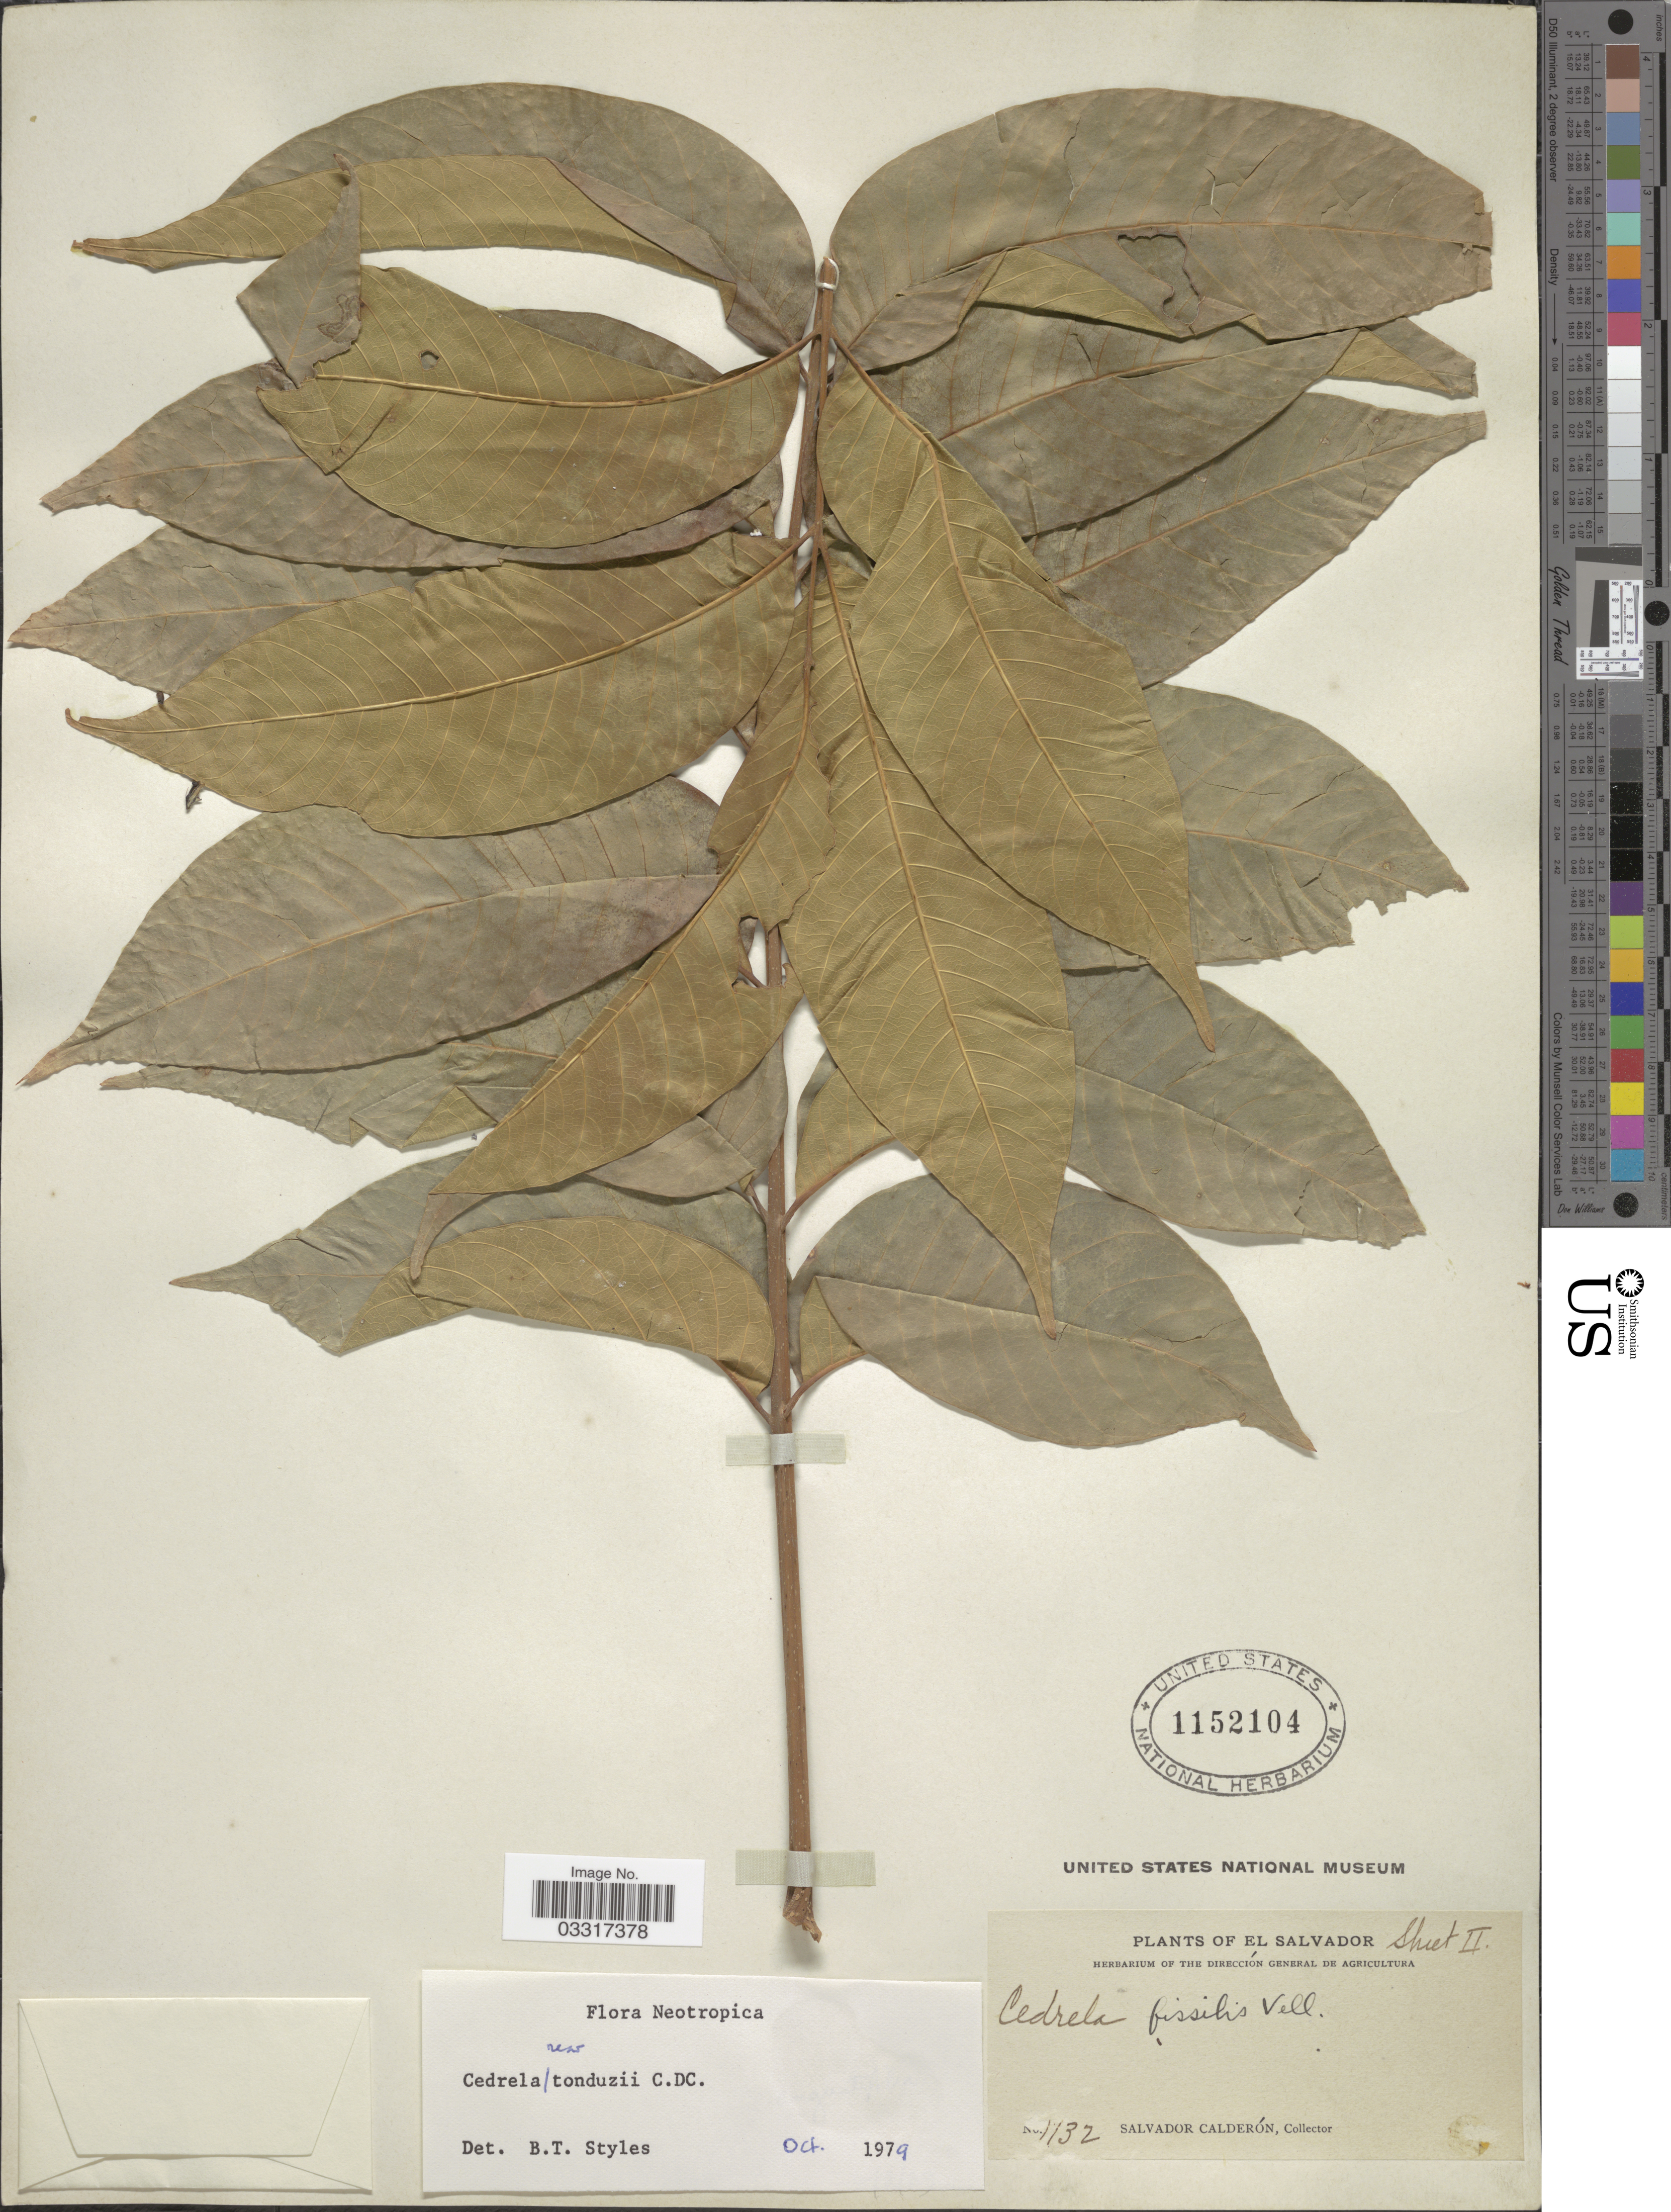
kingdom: Plantae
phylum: Tracheophyta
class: Magnoliopsida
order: Sapindales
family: Meliaceae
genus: Cedrela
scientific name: Cedrela tonduzii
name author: C. DC.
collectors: S. Calderón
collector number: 1132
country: El Salvador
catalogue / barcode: US 1152104